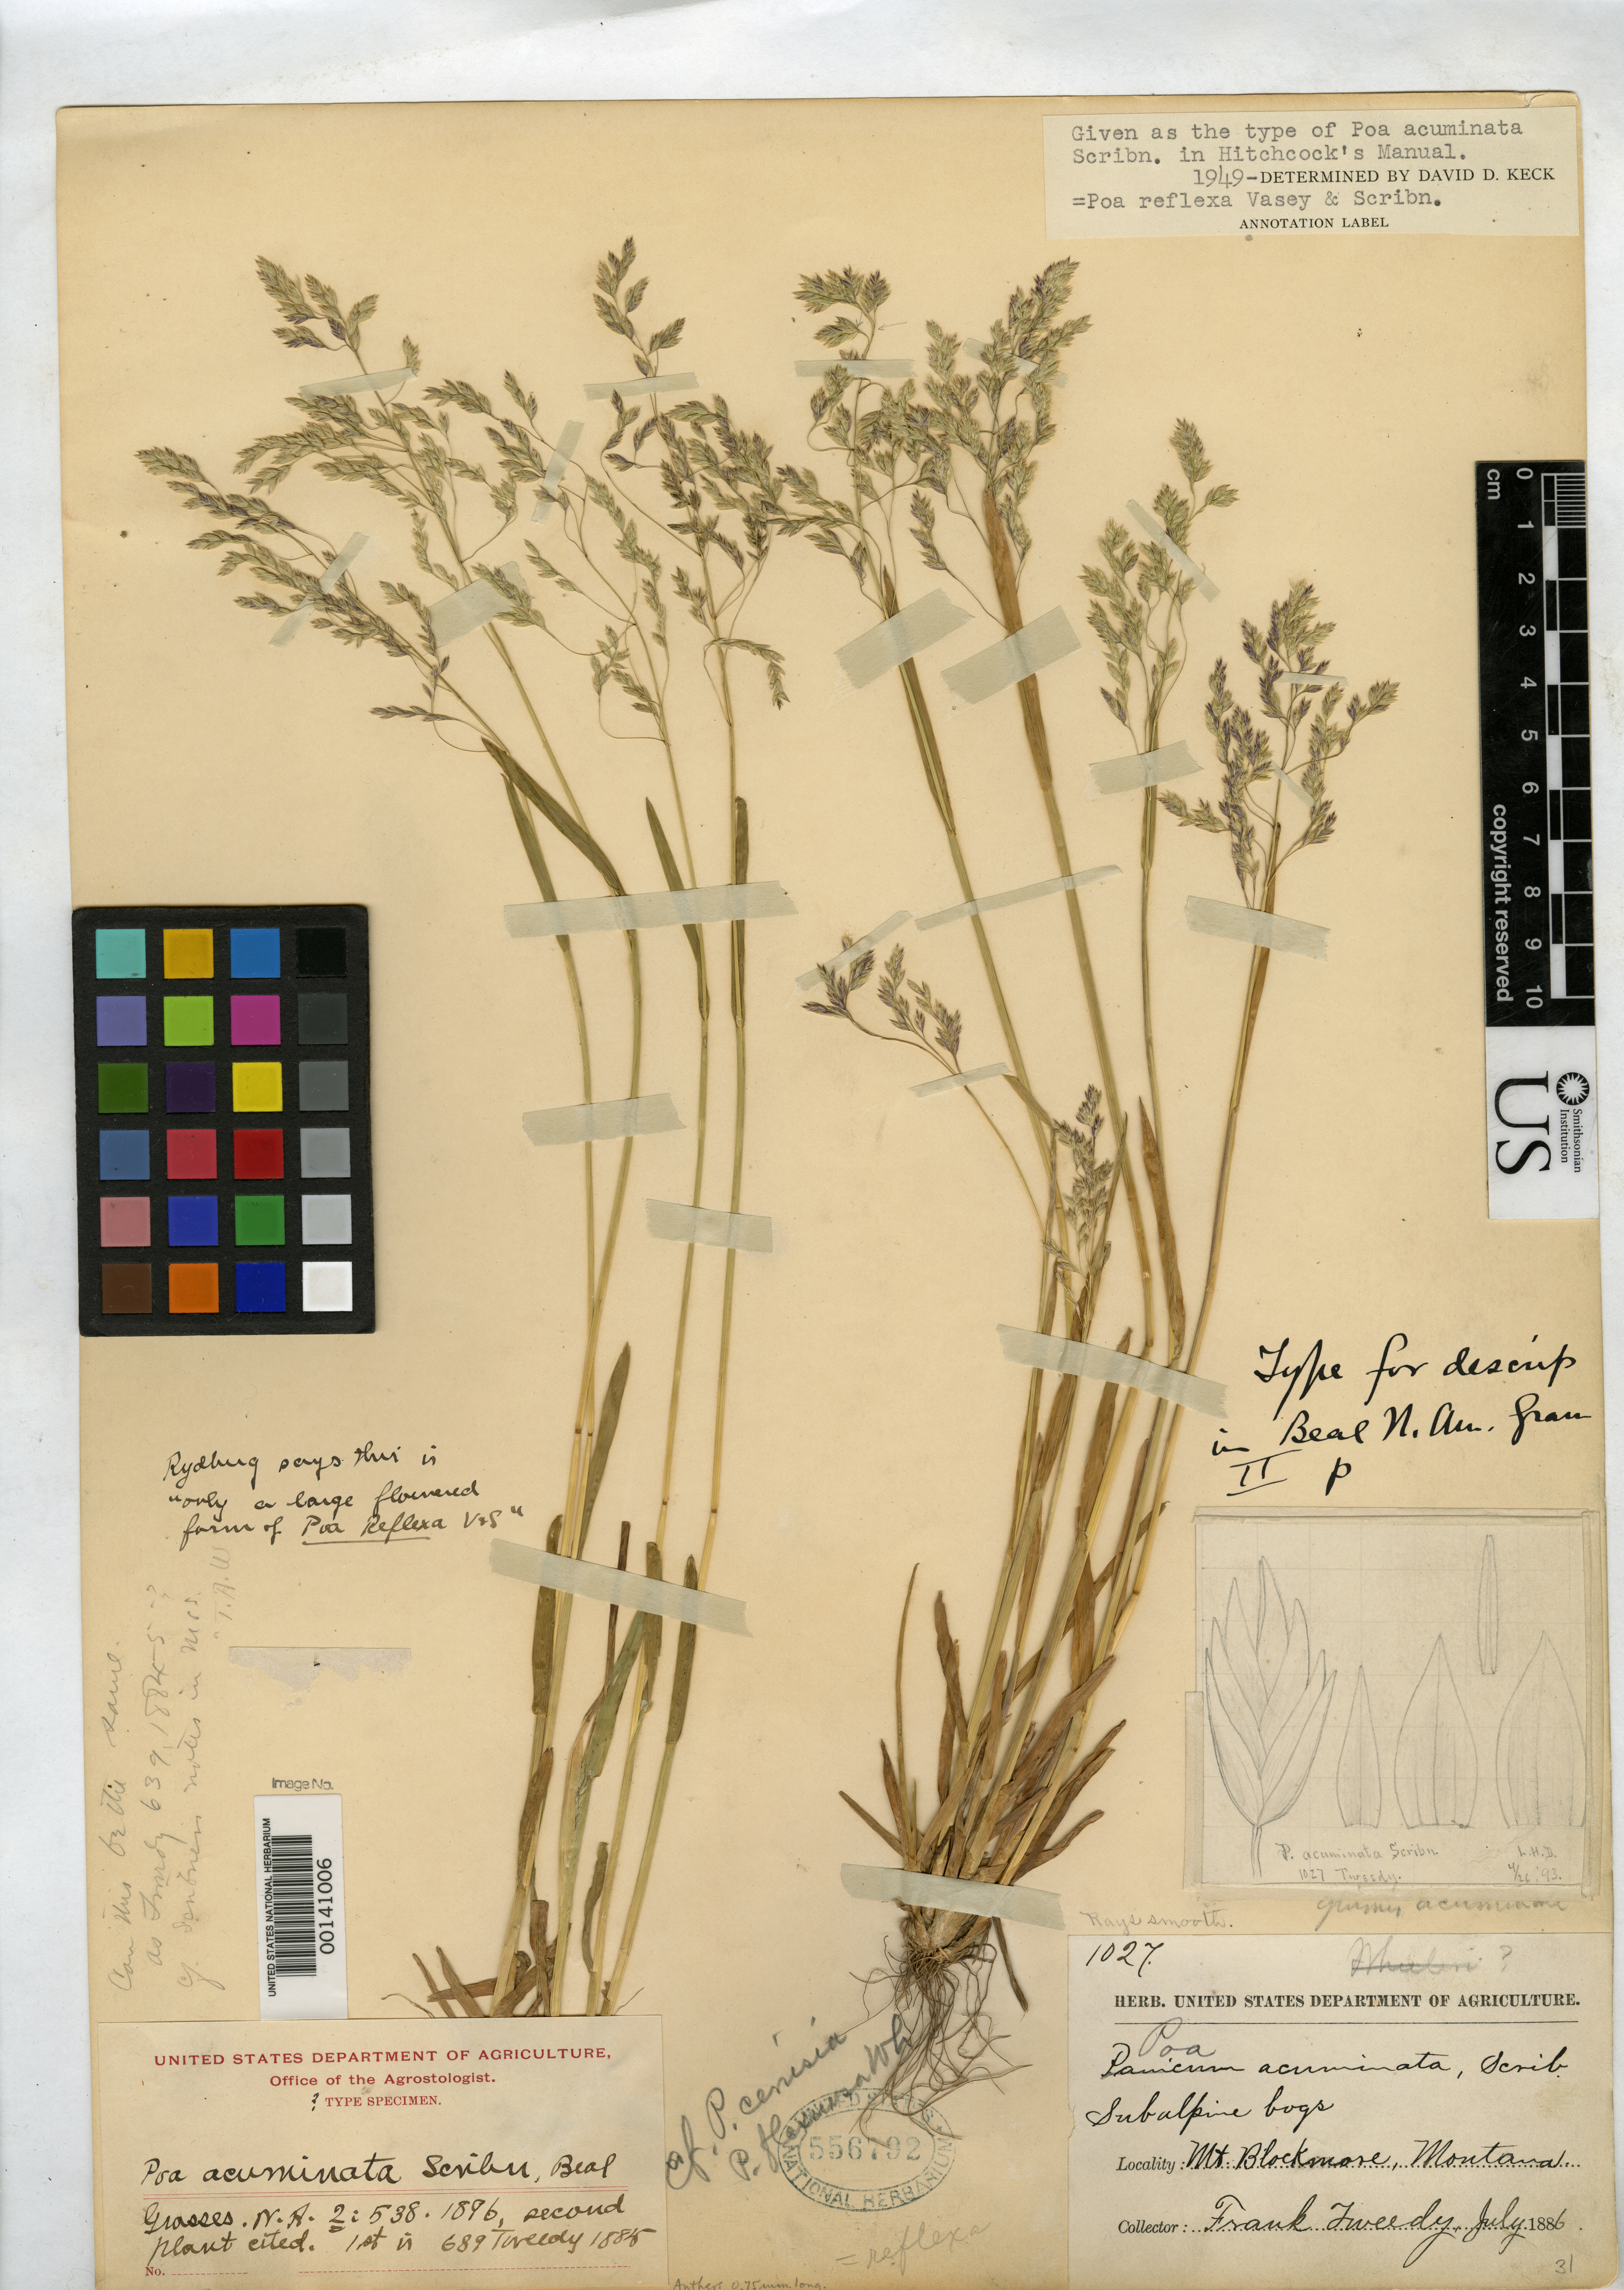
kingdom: Plantae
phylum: Tracheophyta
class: Liliopsida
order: Poales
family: Poaceae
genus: Poa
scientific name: Poa acuminata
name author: Scribn. ex W.J. Beal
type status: Syntype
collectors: F. Tweedy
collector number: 1027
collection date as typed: Jul 1886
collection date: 1886-07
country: United States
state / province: Montana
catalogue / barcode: US 556792